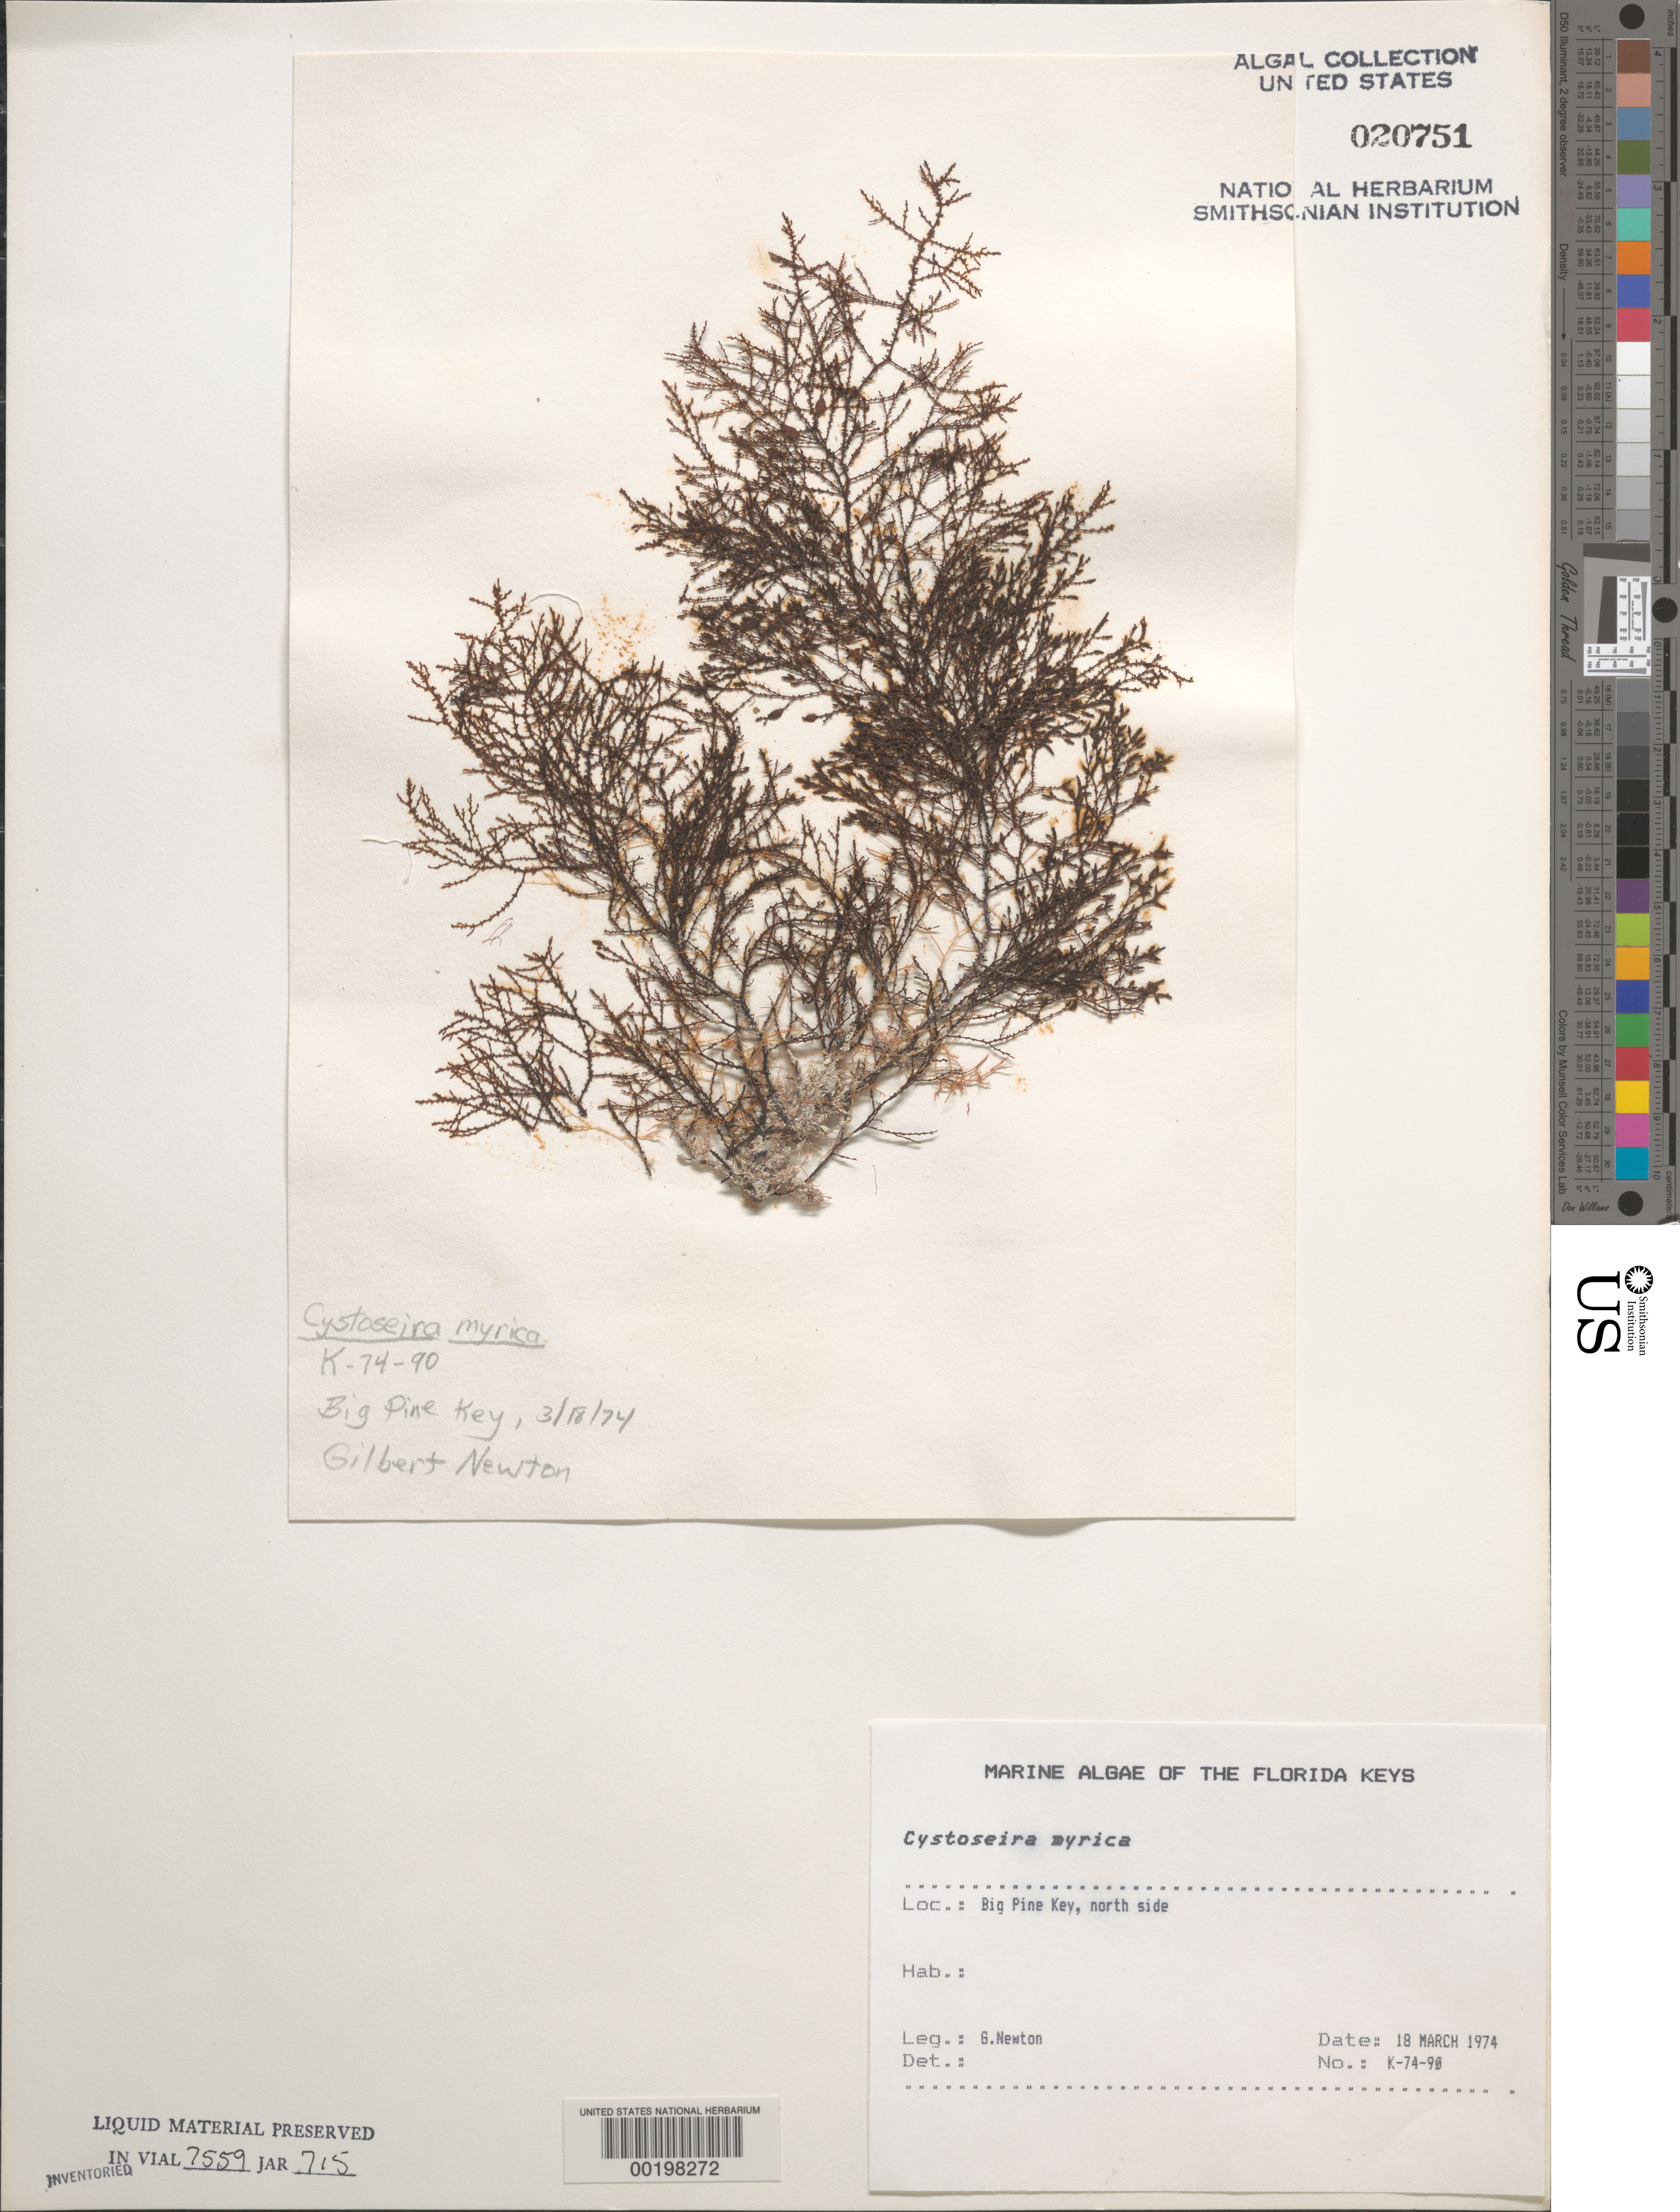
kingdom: Chromista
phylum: Ochrophyta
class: Phaeophyceae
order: Fucales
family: Sargassaceae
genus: Cystoseira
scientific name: Cystoseira myrica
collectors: G. Newton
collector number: K-74-90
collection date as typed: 18 Mar 1974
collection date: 1974-03-18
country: United States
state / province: Florida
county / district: Monroe County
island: Big Pine Key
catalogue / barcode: US 20751